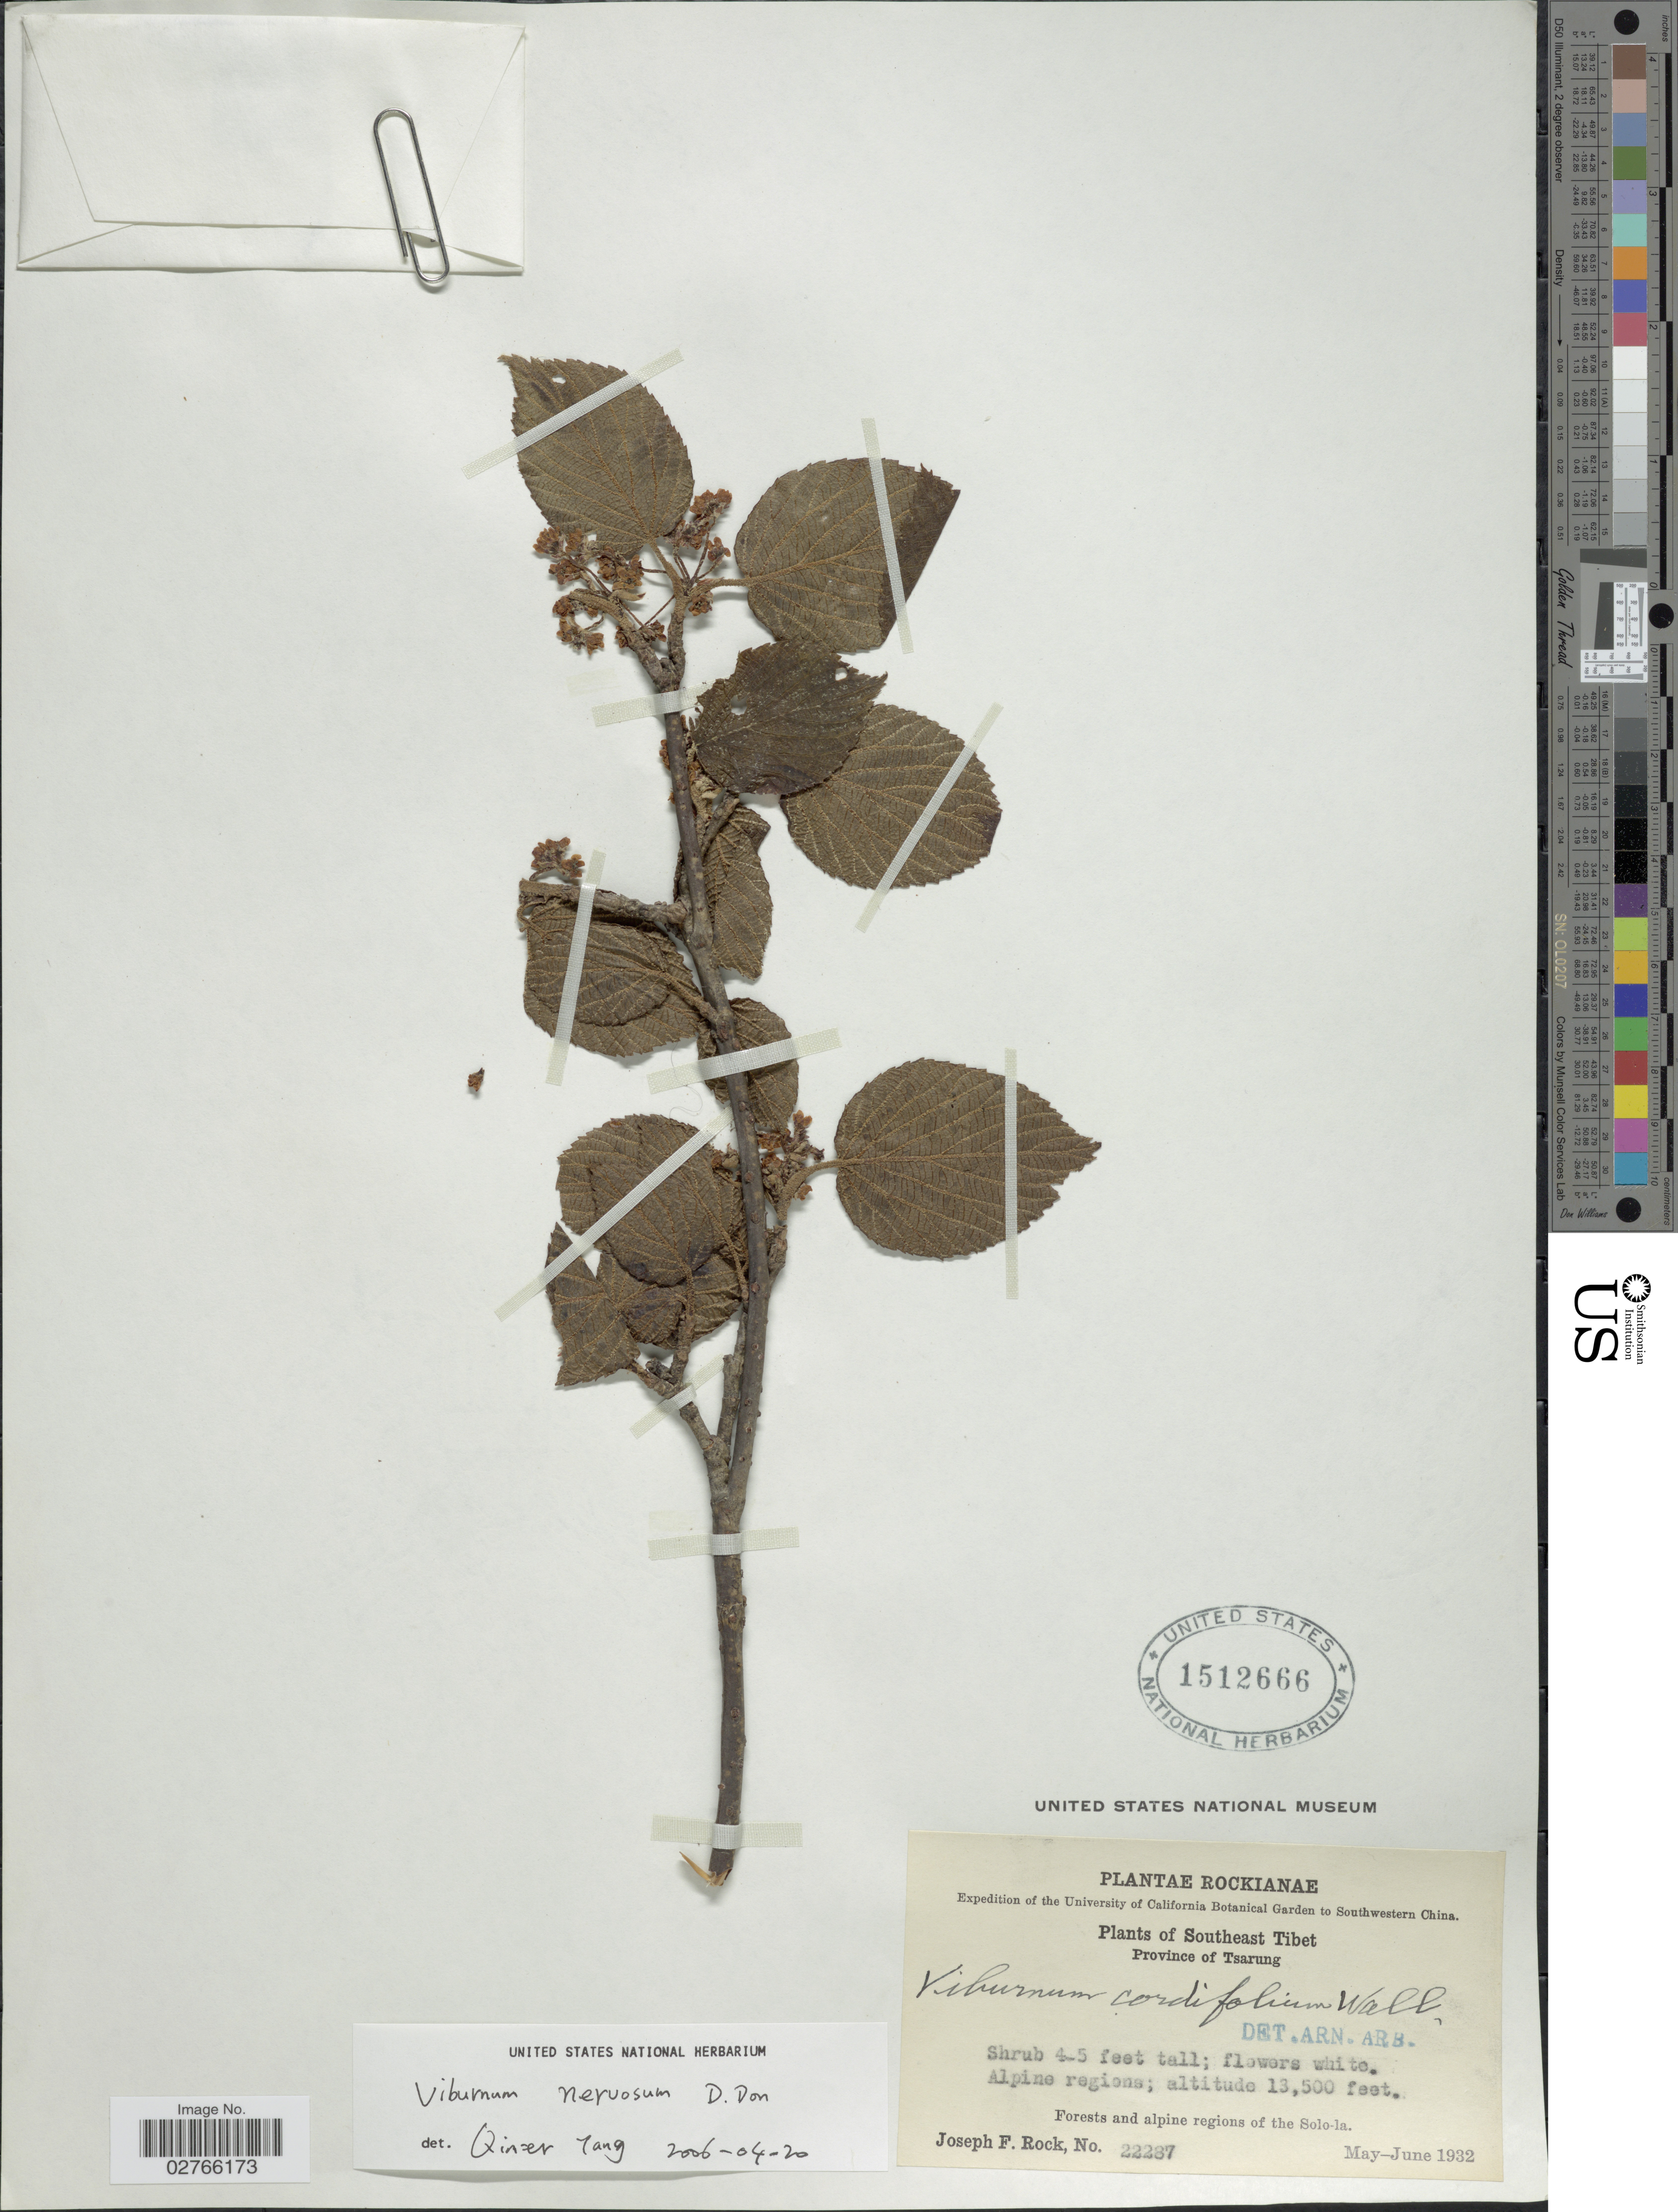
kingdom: Plantae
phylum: Tracheophyta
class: Magnoliopsida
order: Dipsacales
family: Viburnaceae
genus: Viburnum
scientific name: Viburnum nervosum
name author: D. Don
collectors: J. F. Rock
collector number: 22287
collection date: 1932-05/1932-06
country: China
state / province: Xizang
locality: Southeast Tibet, Province Tsarung, Forests and alpine regions of the Solo-la.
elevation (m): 4115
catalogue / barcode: US 1512666